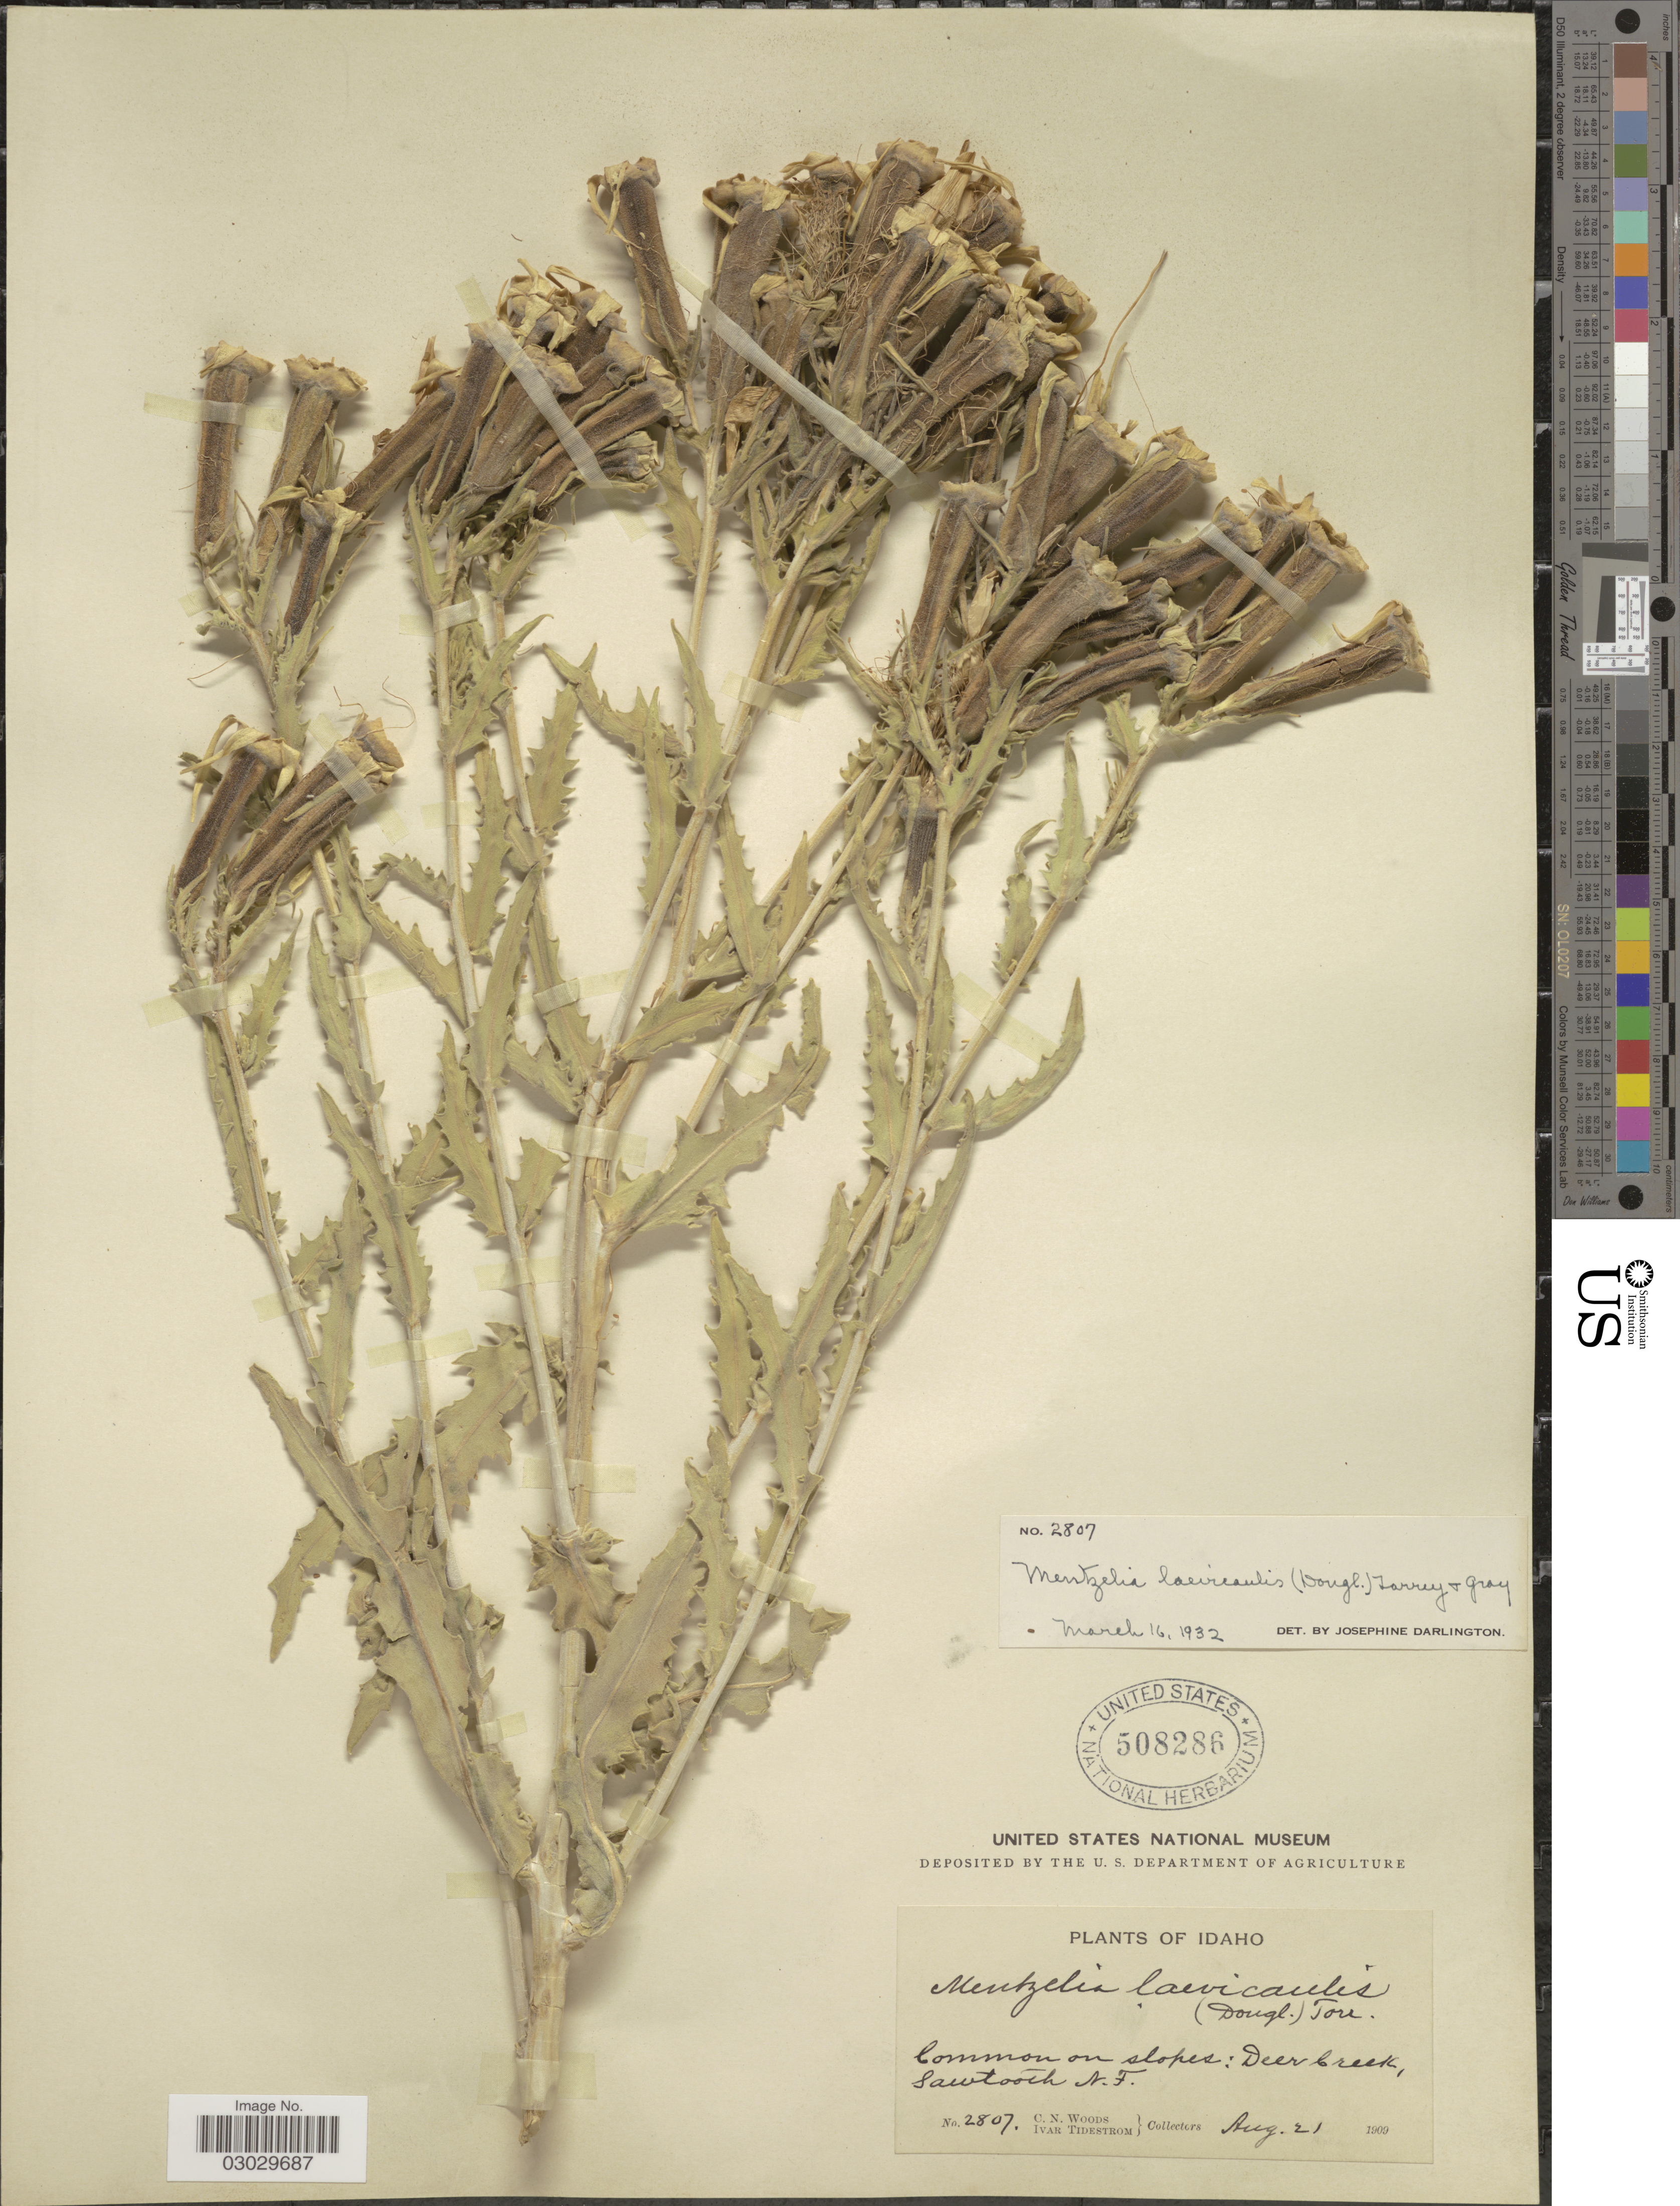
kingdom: Plantae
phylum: Tracheophyta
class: Magnoliopsida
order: Cornales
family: Loasaceae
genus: Mentzelia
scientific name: Mentzelia laevicaulis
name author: (Douglas ex Hook.) Torr. & A. Gray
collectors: C. Woods & I. F. Tidestrom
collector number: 2807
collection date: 1909-08-21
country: United States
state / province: Idaho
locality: Common on slopes: Deer Creek, Sawtooth N.F.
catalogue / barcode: US 508286